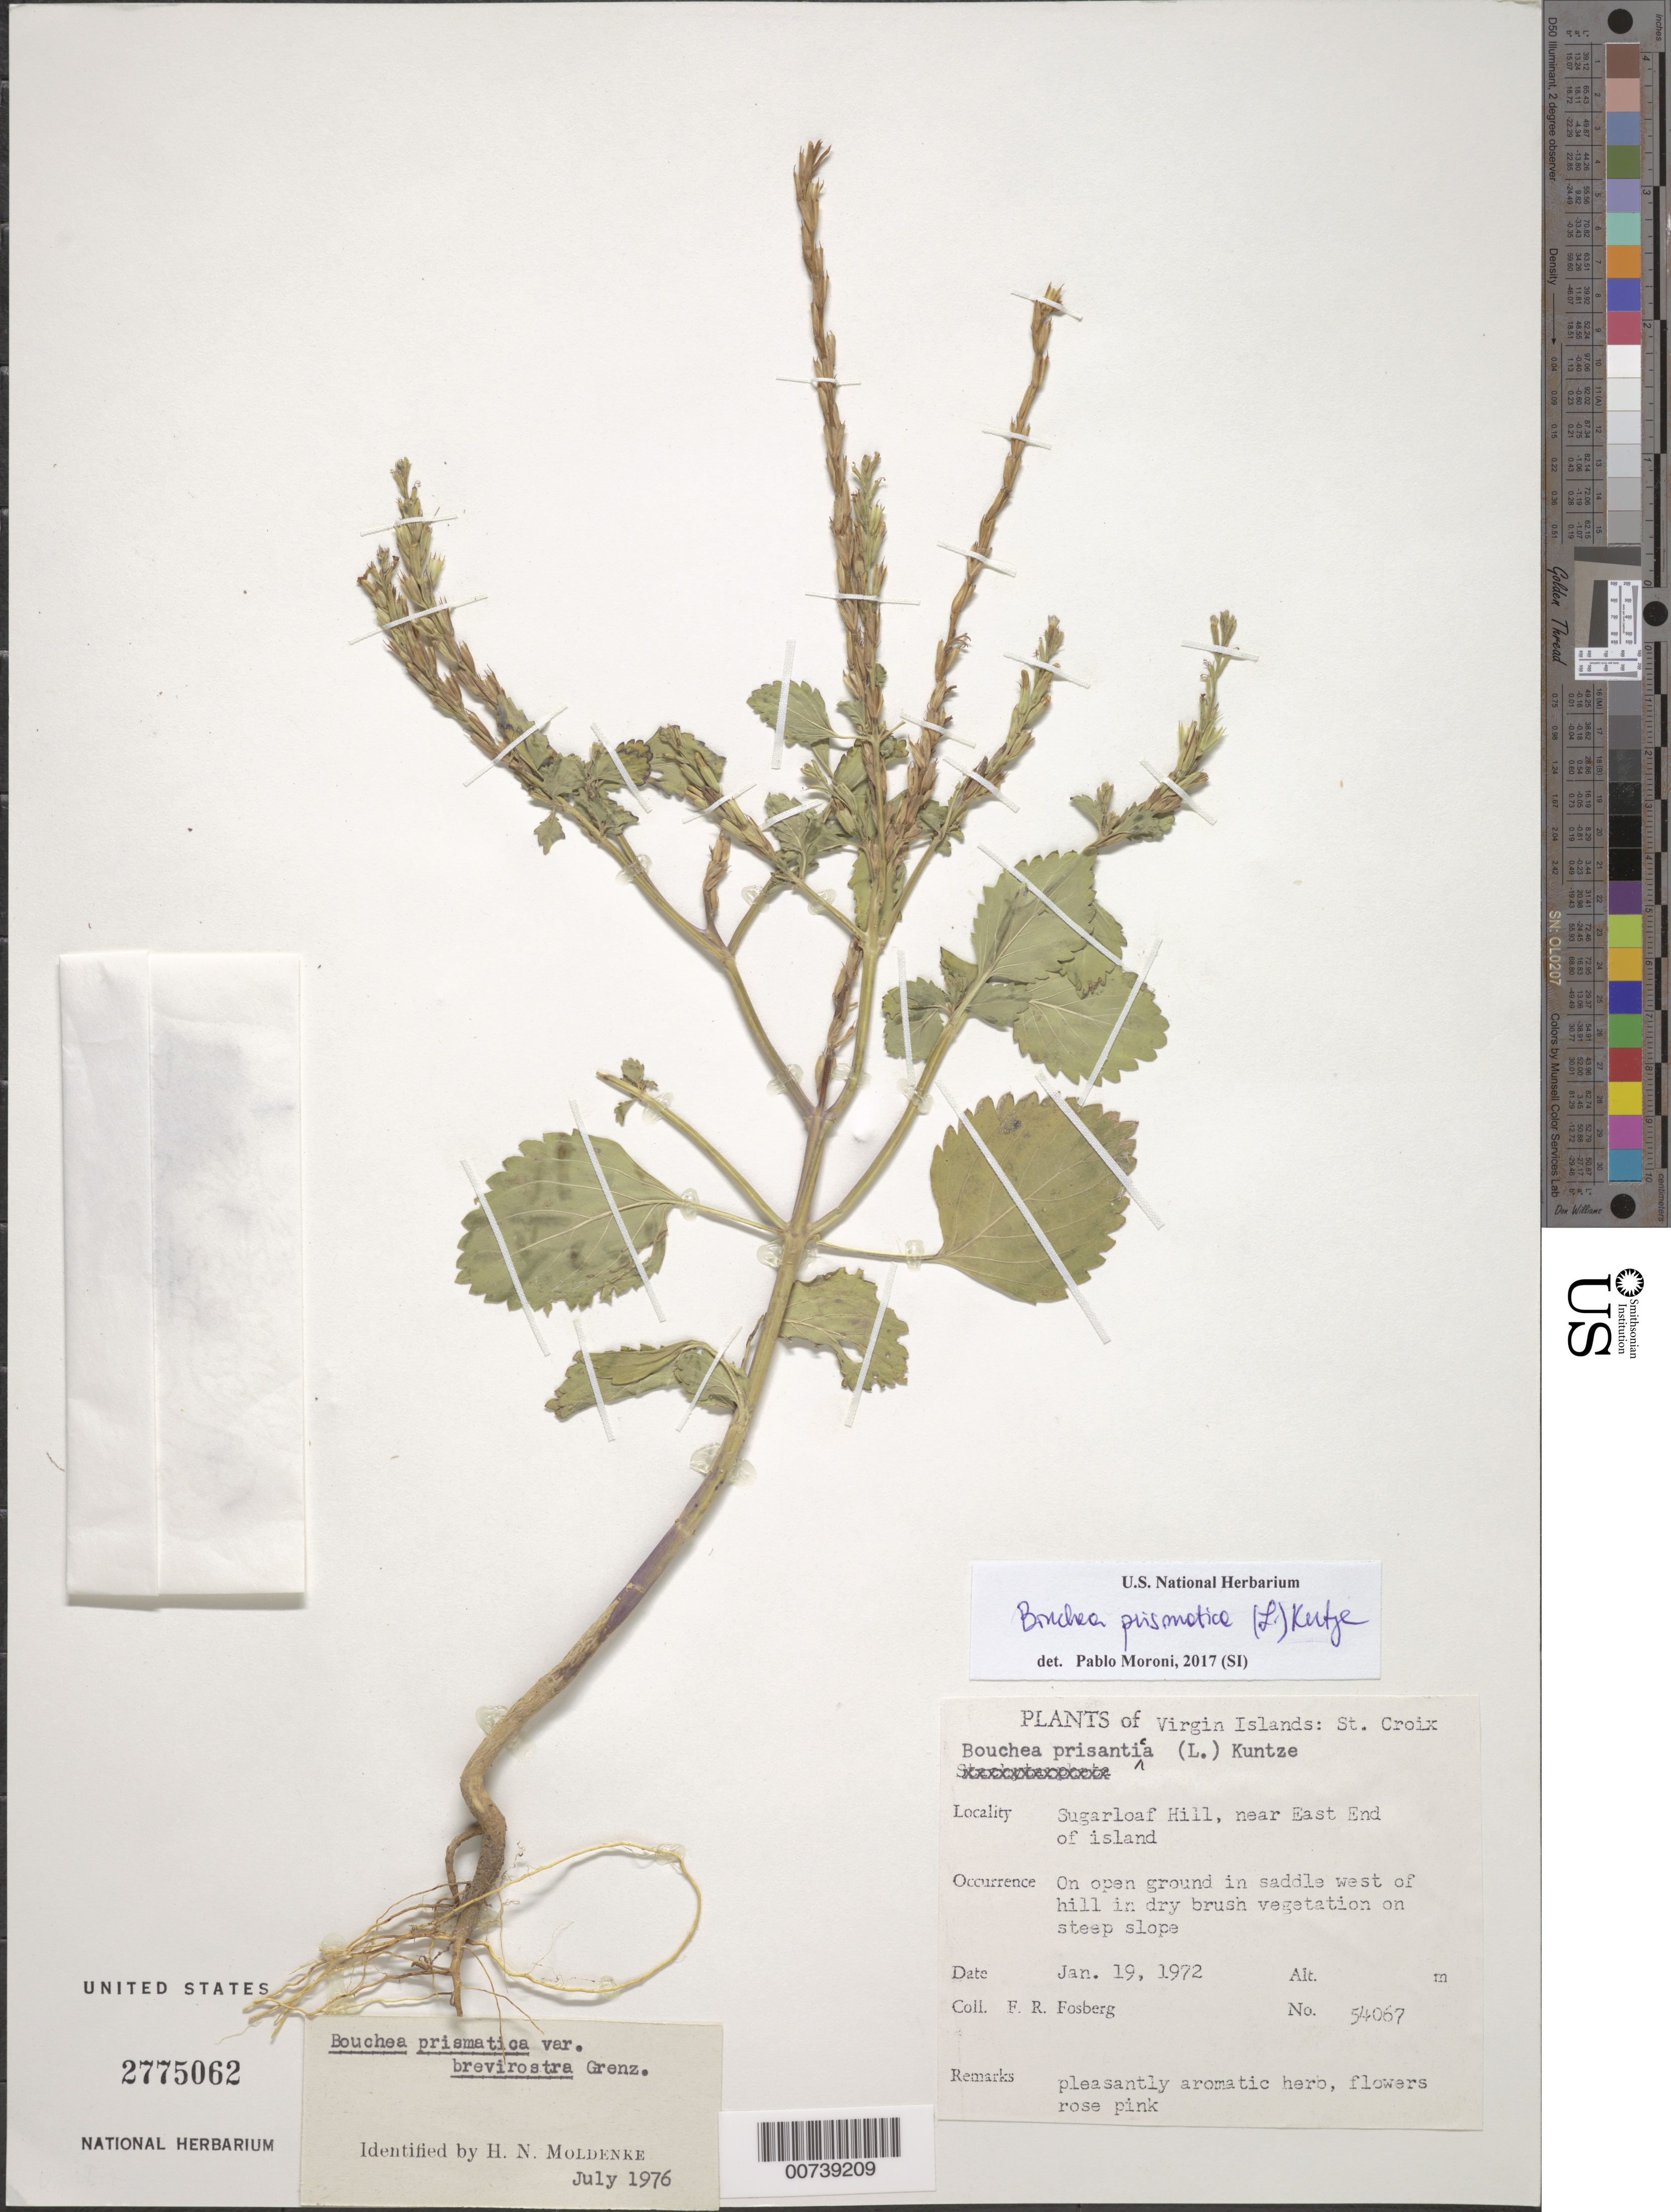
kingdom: Plantae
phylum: Tracheophyta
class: Magnoliopsida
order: Lamiales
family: Verbenaceae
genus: Bouchea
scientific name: Bouchea prismatica var. brevirostra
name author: Grenzeb.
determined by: Moldenke, H. N.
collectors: F. R. Fosberg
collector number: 54067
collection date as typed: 19 Jan 1972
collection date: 1972-01-19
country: U.S. Virgin Islands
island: St. Croix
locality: Sugarloaf Hill, near East End of island. On open ground in saddle W of hill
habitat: Dry brush vegetation on steep slope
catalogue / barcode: US 2775062